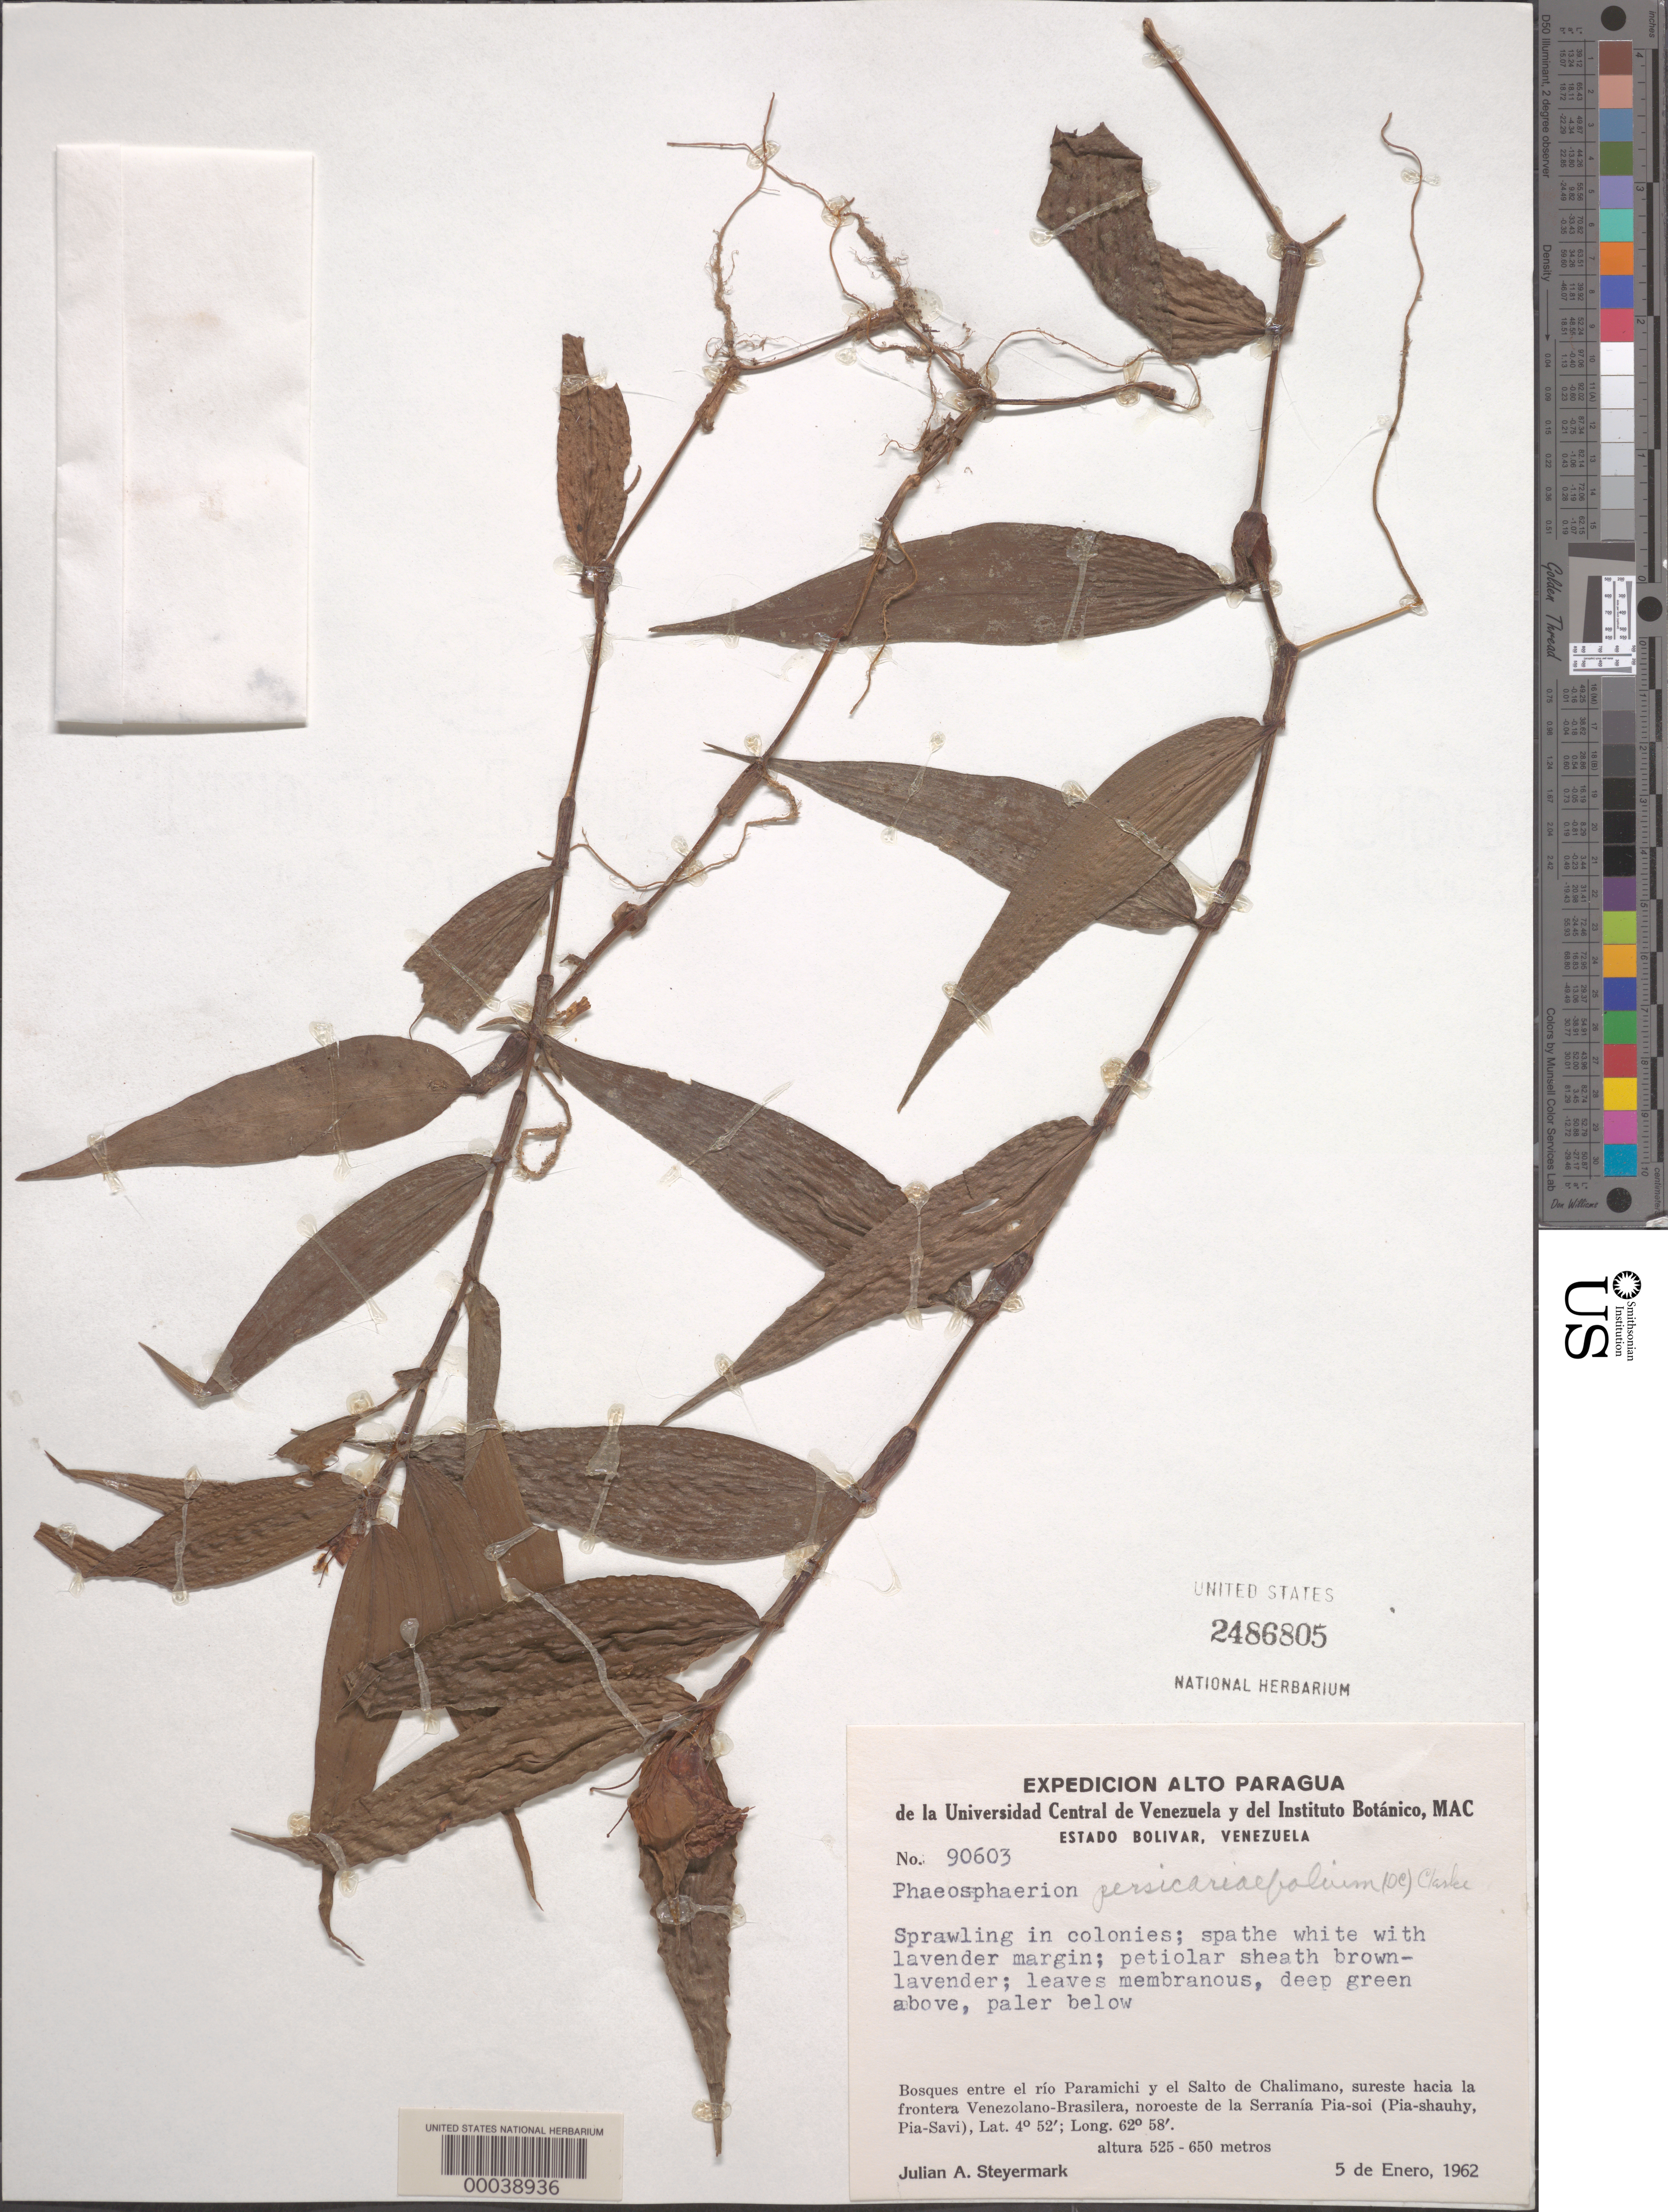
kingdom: Plantae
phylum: Tracheophyta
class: Liliopsida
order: Commelinales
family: Commelinaceae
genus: Commelina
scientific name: Commelina rufipes var. glabrata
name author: (D.R. Hunt) Faden & D.R. Hunt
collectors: J. Steyermark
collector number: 90603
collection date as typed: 05 Jan 1962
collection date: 1962-01-05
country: Venezuela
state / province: Bolivar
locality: Woods between rio paramichi & salto de chalimano, se towards the border of venzuela-brazil, ne serrania pia-soi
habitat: Woods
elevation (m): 525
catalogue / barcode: US 2486805